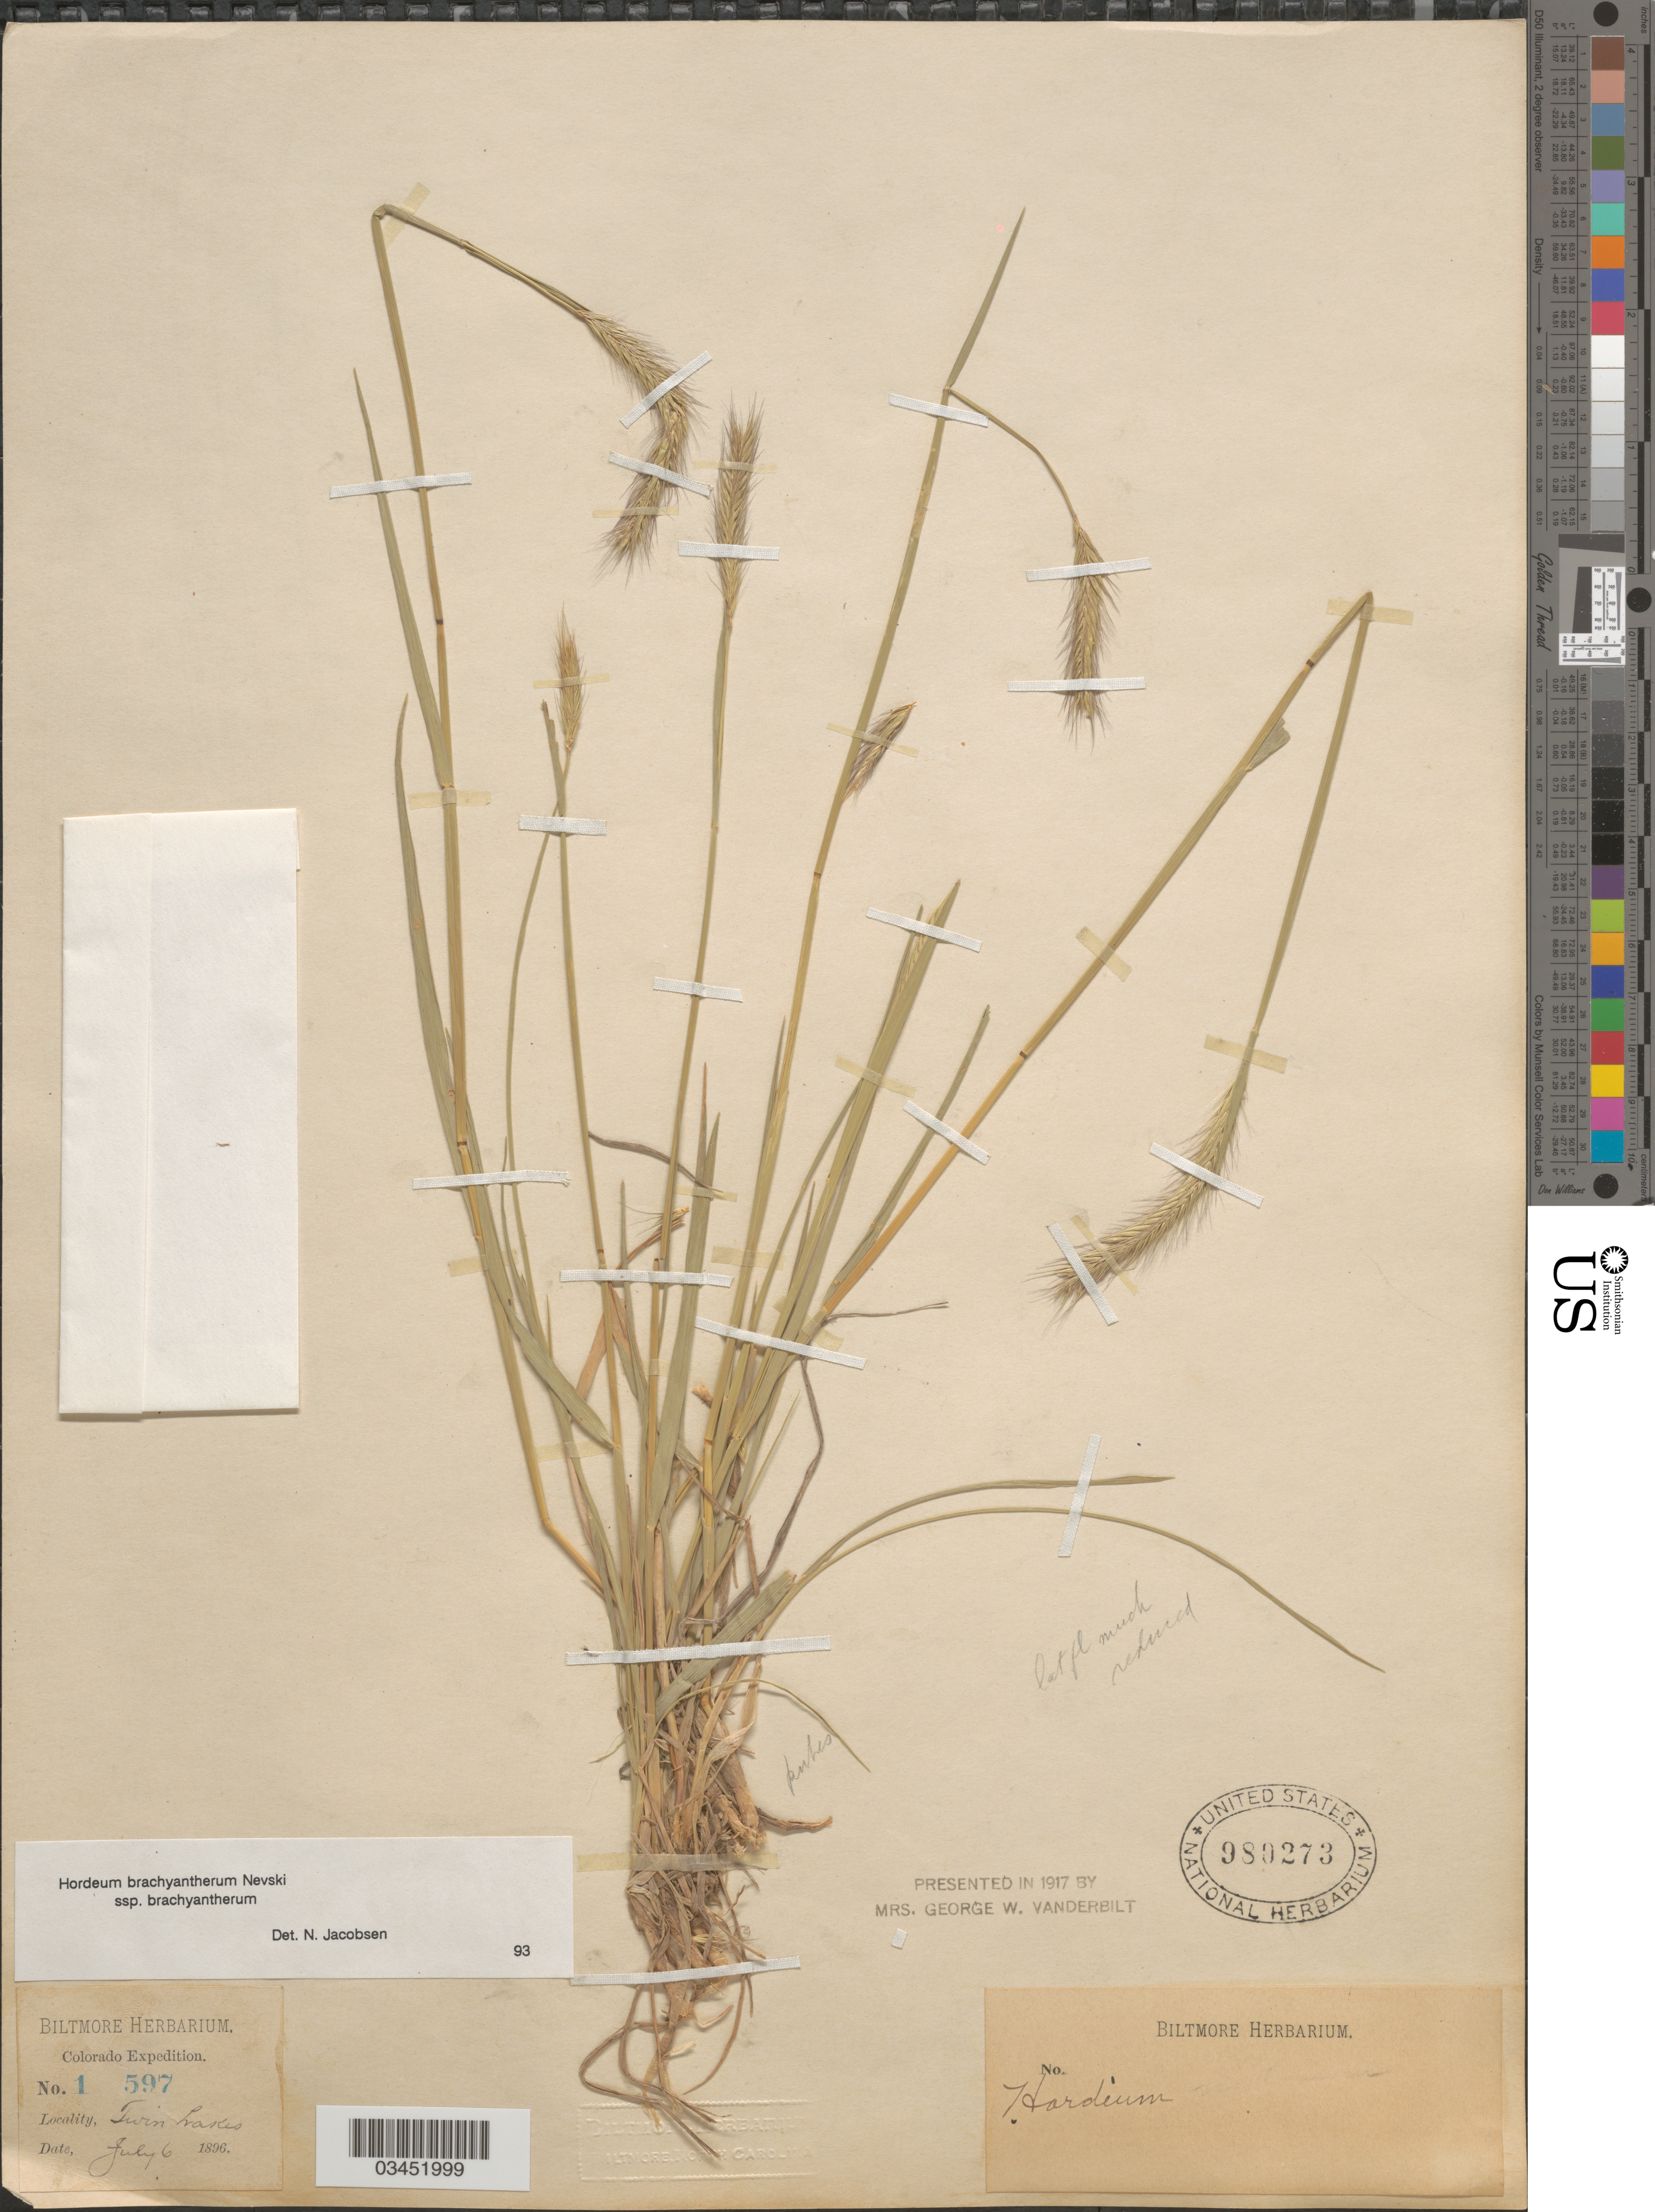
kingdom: Plantae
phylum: Tracheophyta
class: Liliopsida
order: Poales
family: Poaceae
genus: Hordeum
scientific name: Hordeum brachyantherum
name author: Nevski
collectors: ex herb. Biltmore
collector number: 1597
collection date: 1896-07-06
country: United States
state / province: Colorado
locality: Colorado Expedition. Twin Lakes.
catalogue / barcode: US 980273